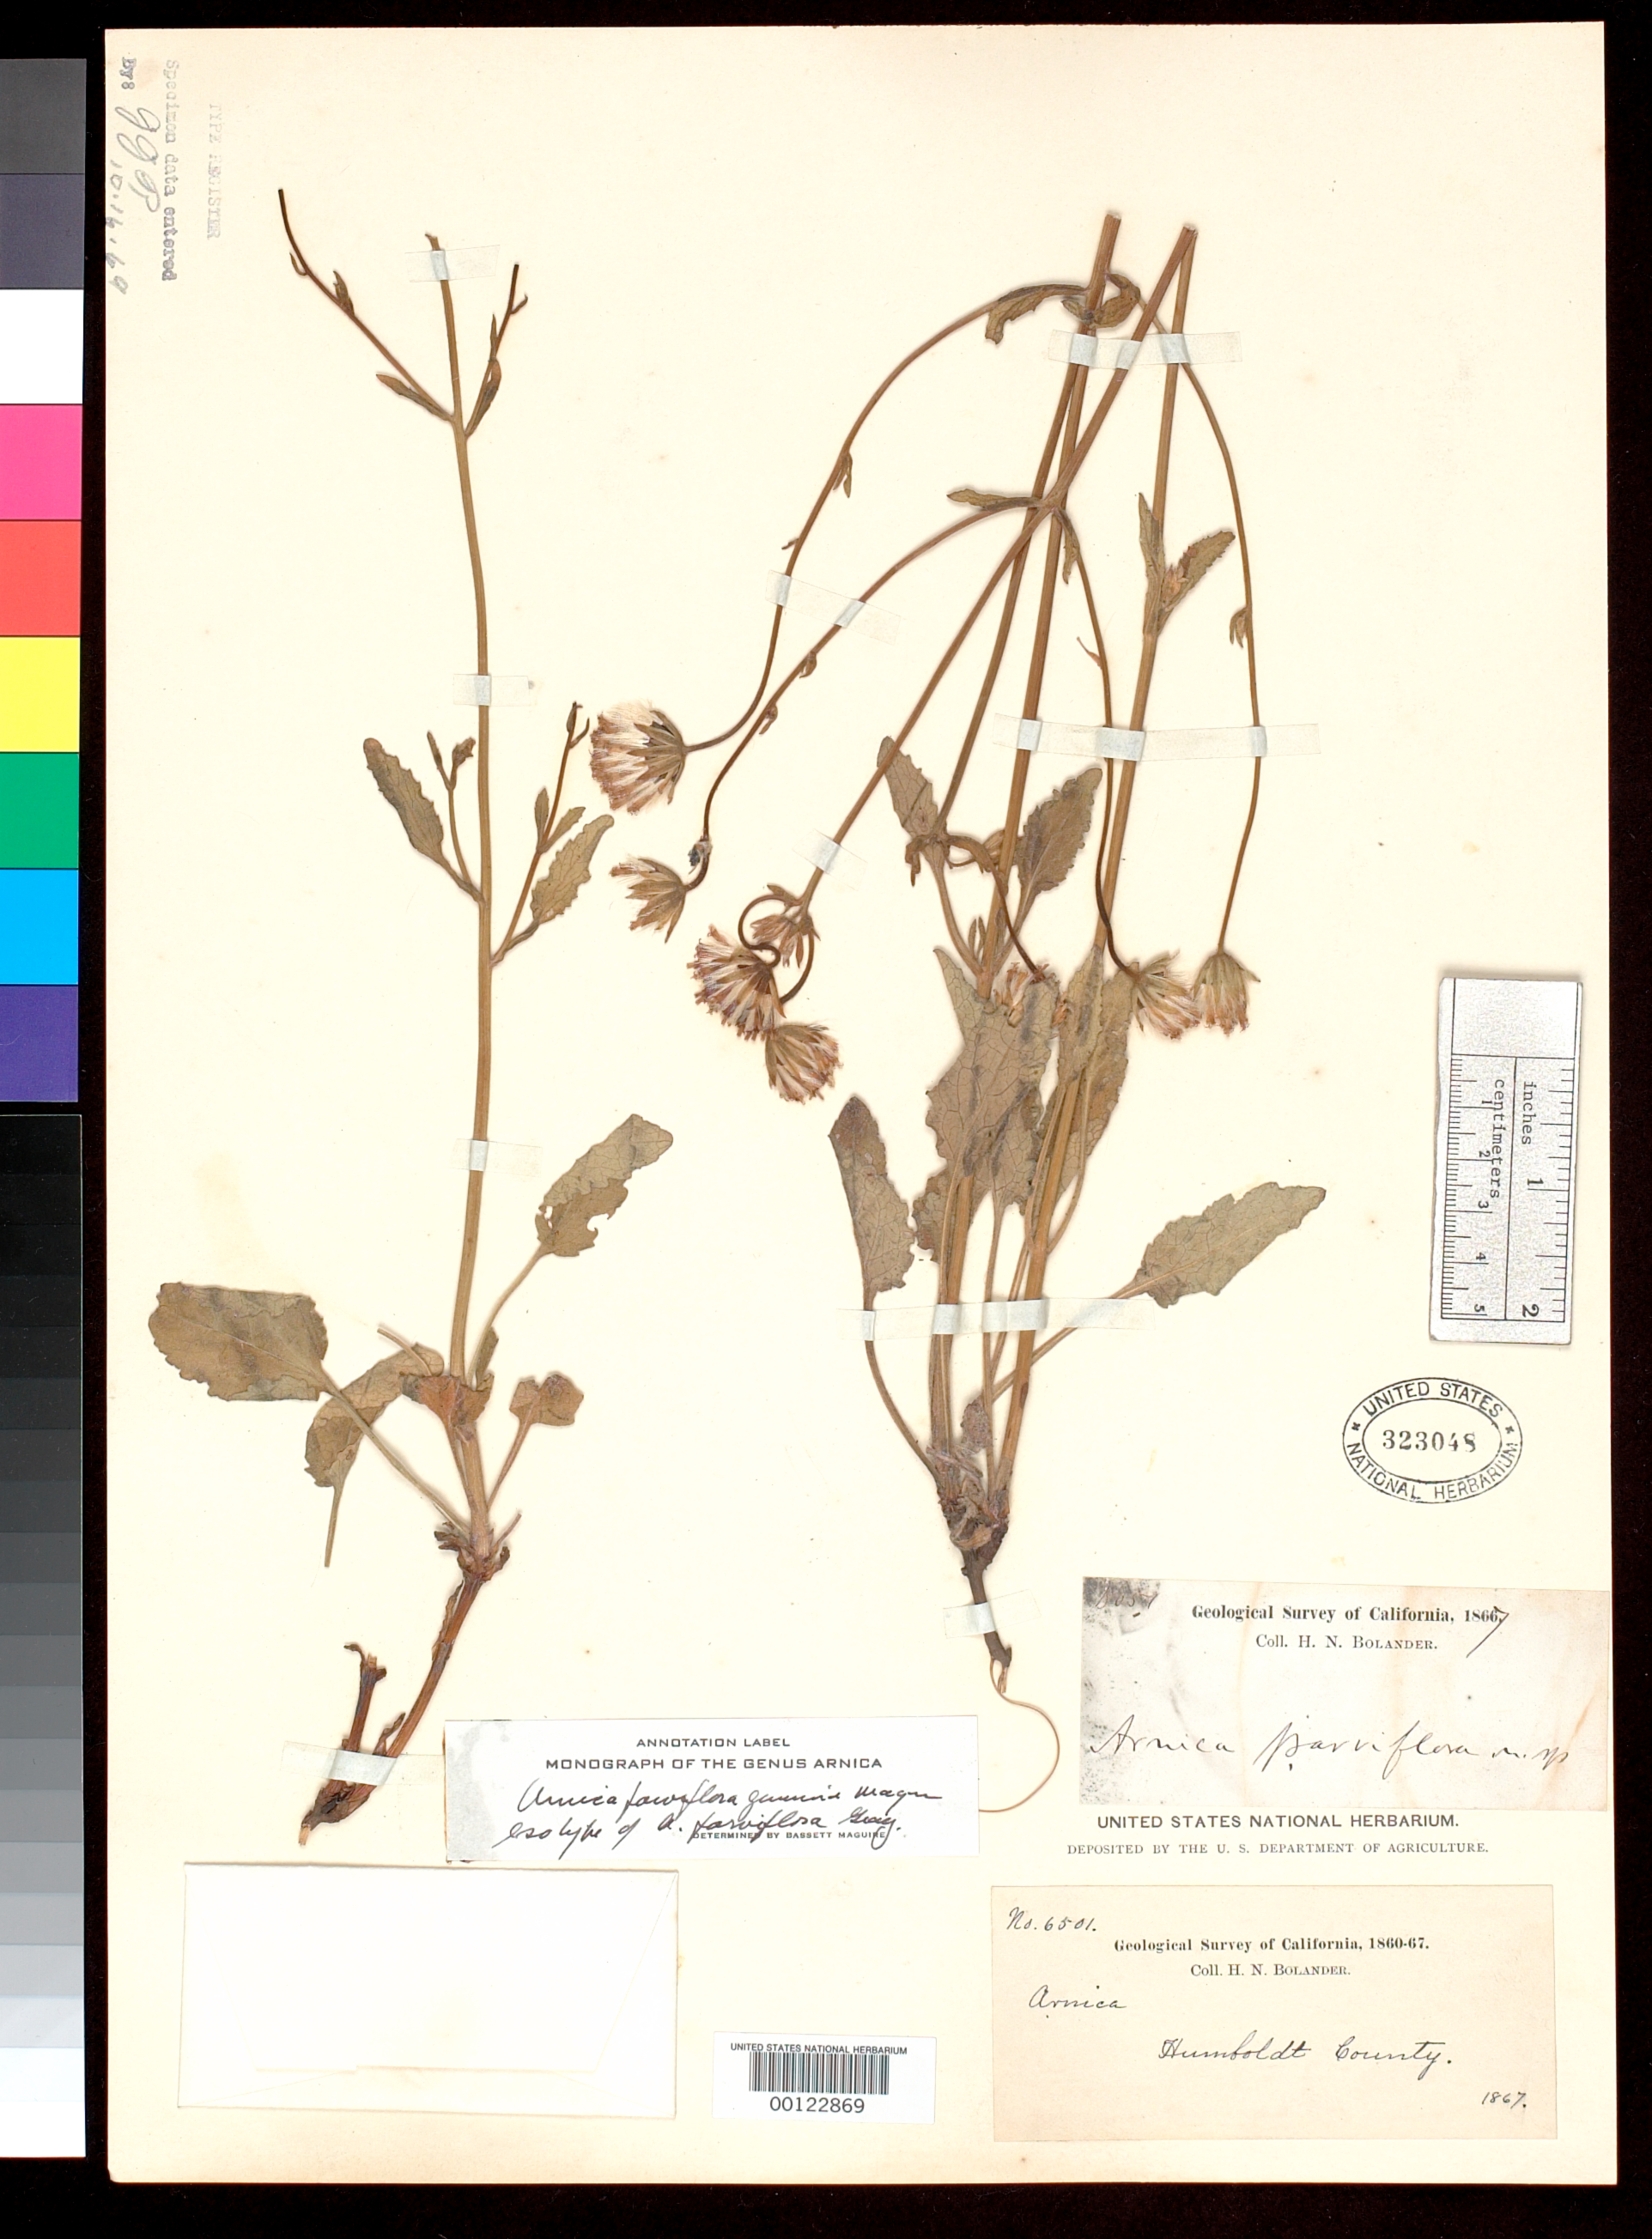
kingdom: Plantae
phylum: Tracheophyta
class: Magnoliopsida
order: Asterales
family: Asteraceae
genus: Arnica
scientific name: Arnica parviflora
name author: A. Gray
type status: Isotype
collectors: H. Bolander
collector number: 6051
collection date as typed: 1867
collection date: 1867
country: United States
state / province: California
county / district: Humboldt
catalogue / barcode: US 323048